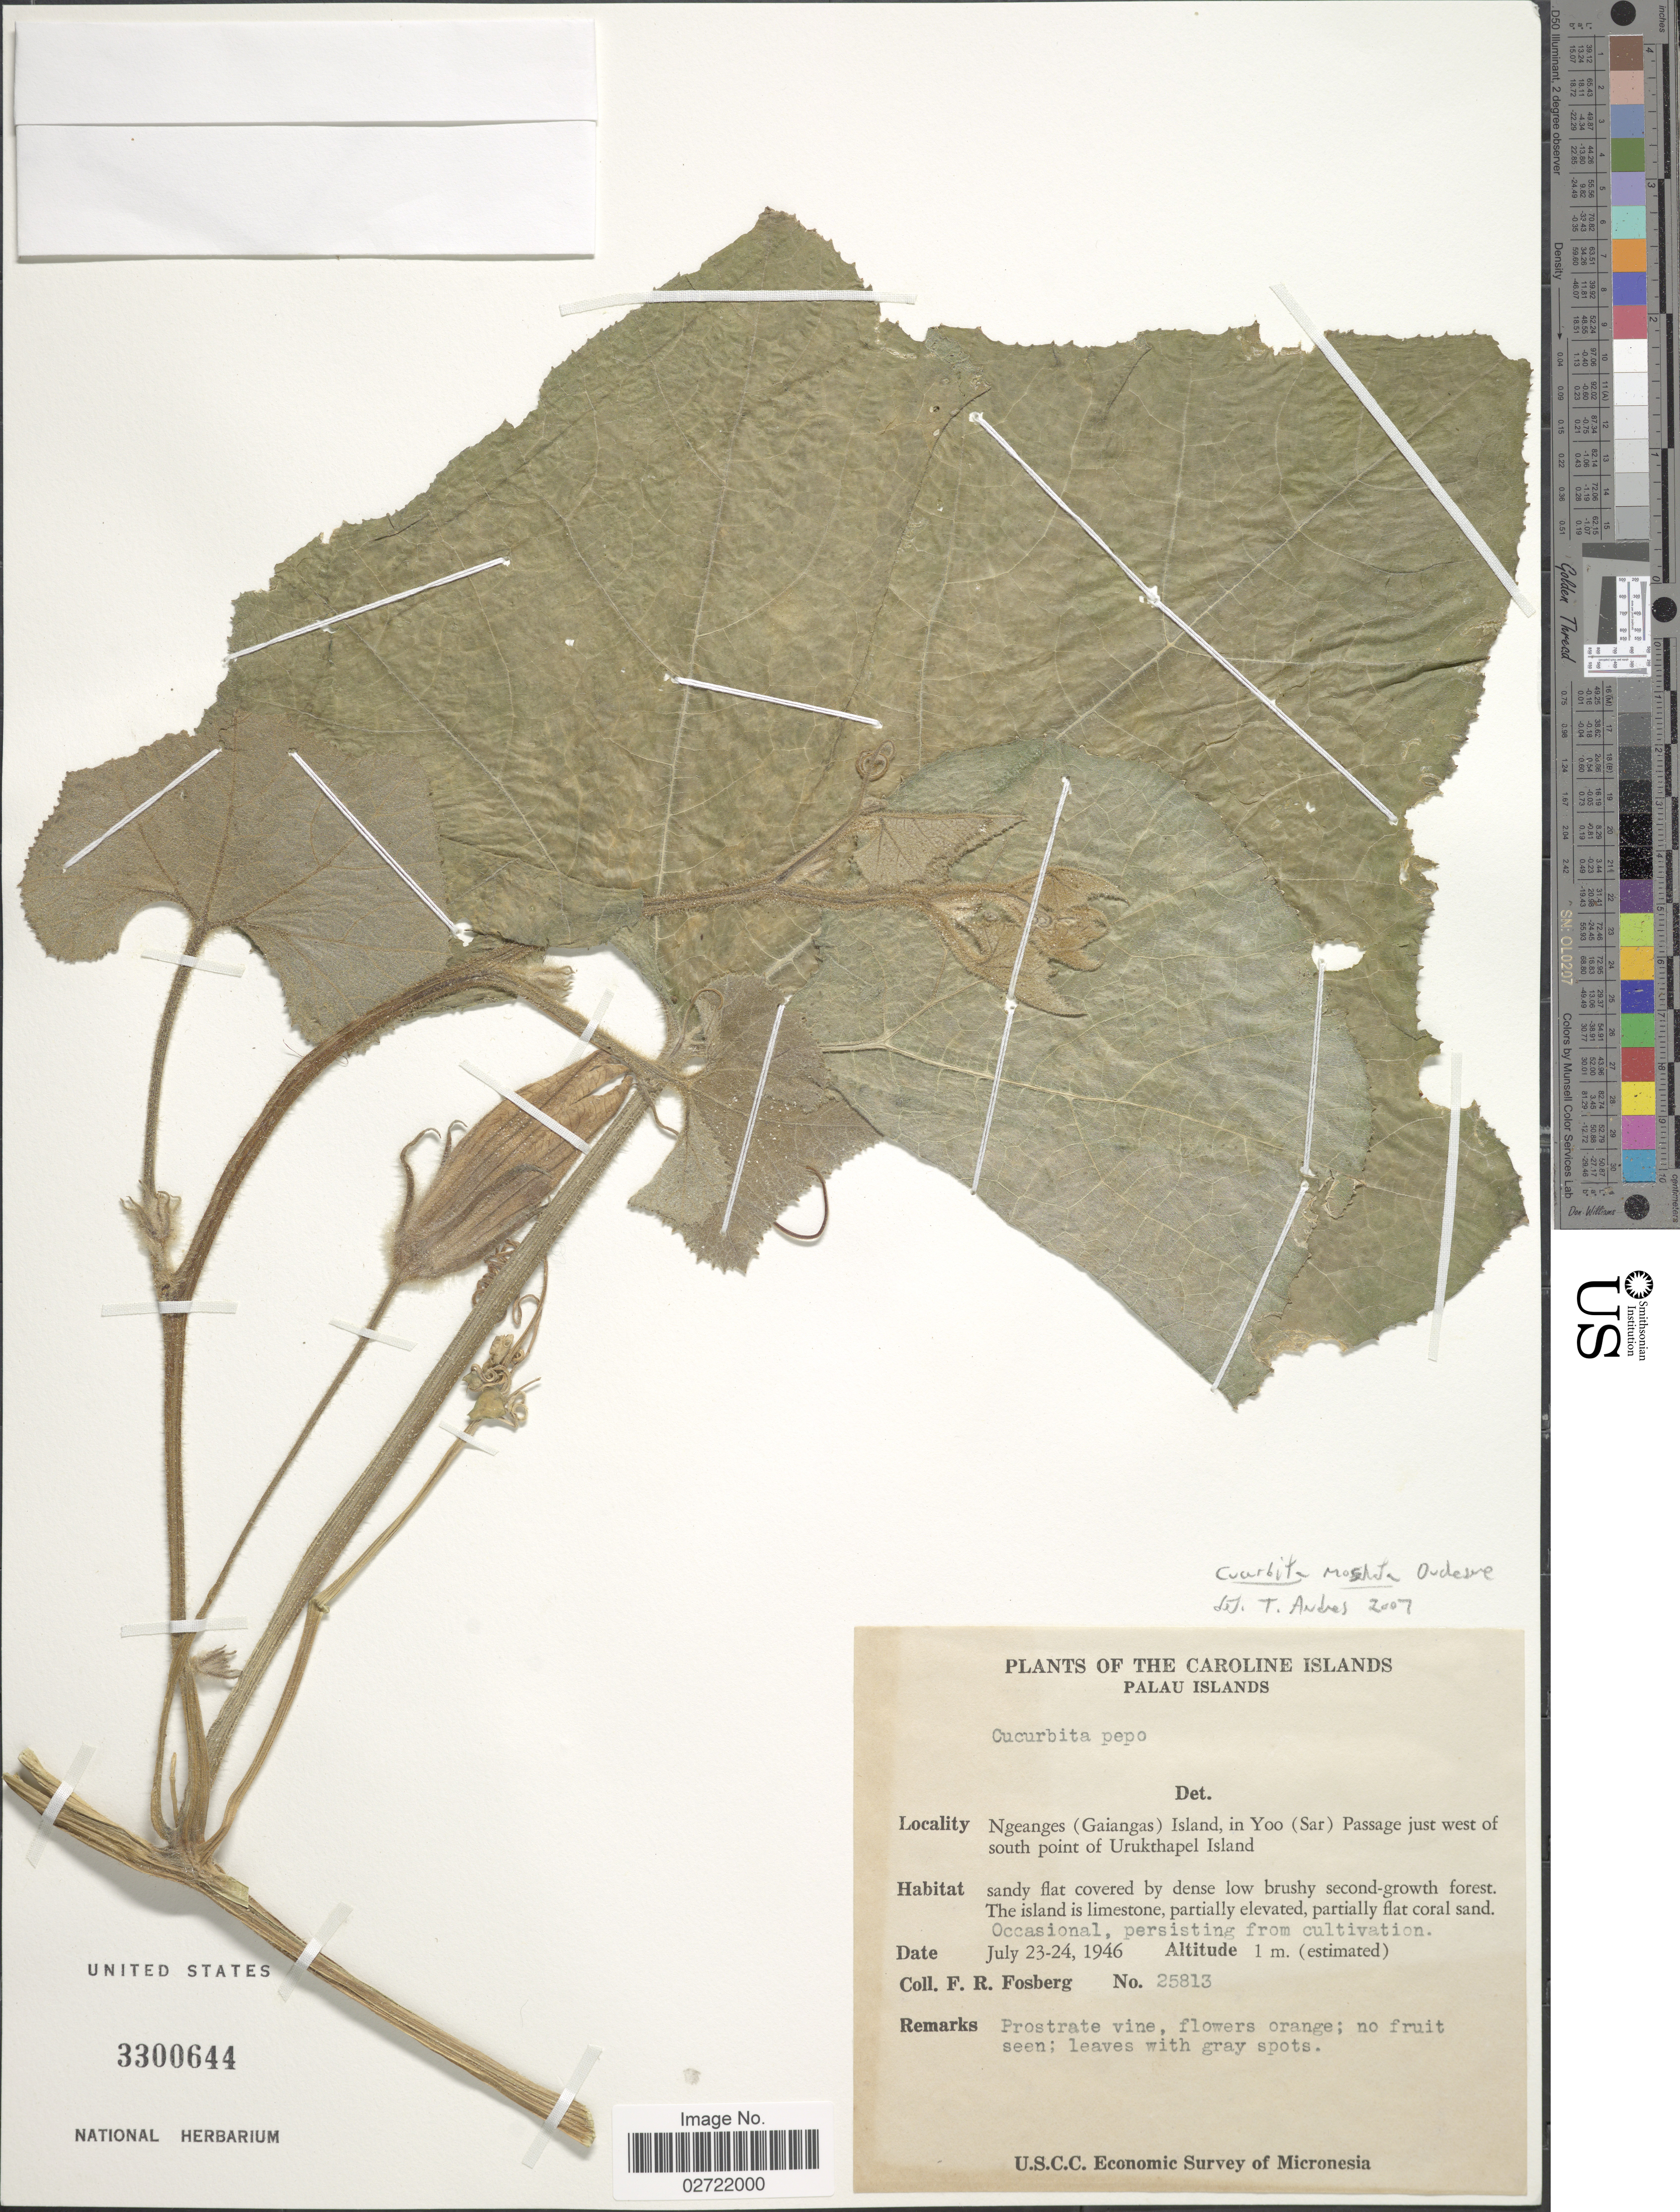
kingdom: Plantae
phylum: Tracheophyta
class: Magnoliopsida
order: Cucurbitales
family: Cucurbitaceae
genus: Cucurbita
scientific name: Cucurbita pepo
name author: L.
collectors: F. R. Fosberg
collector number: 25813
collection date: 1946-07-23/1946-07-24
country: Palau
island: Ngeanges (Gaiangas)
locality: The Caroline Islands, Paula Islands, Ngeanges (Gaiangas) Island, in Yoo (Sar) Passage just west of south point of Urukthapel Island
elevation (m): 1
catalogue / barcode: US 3300644